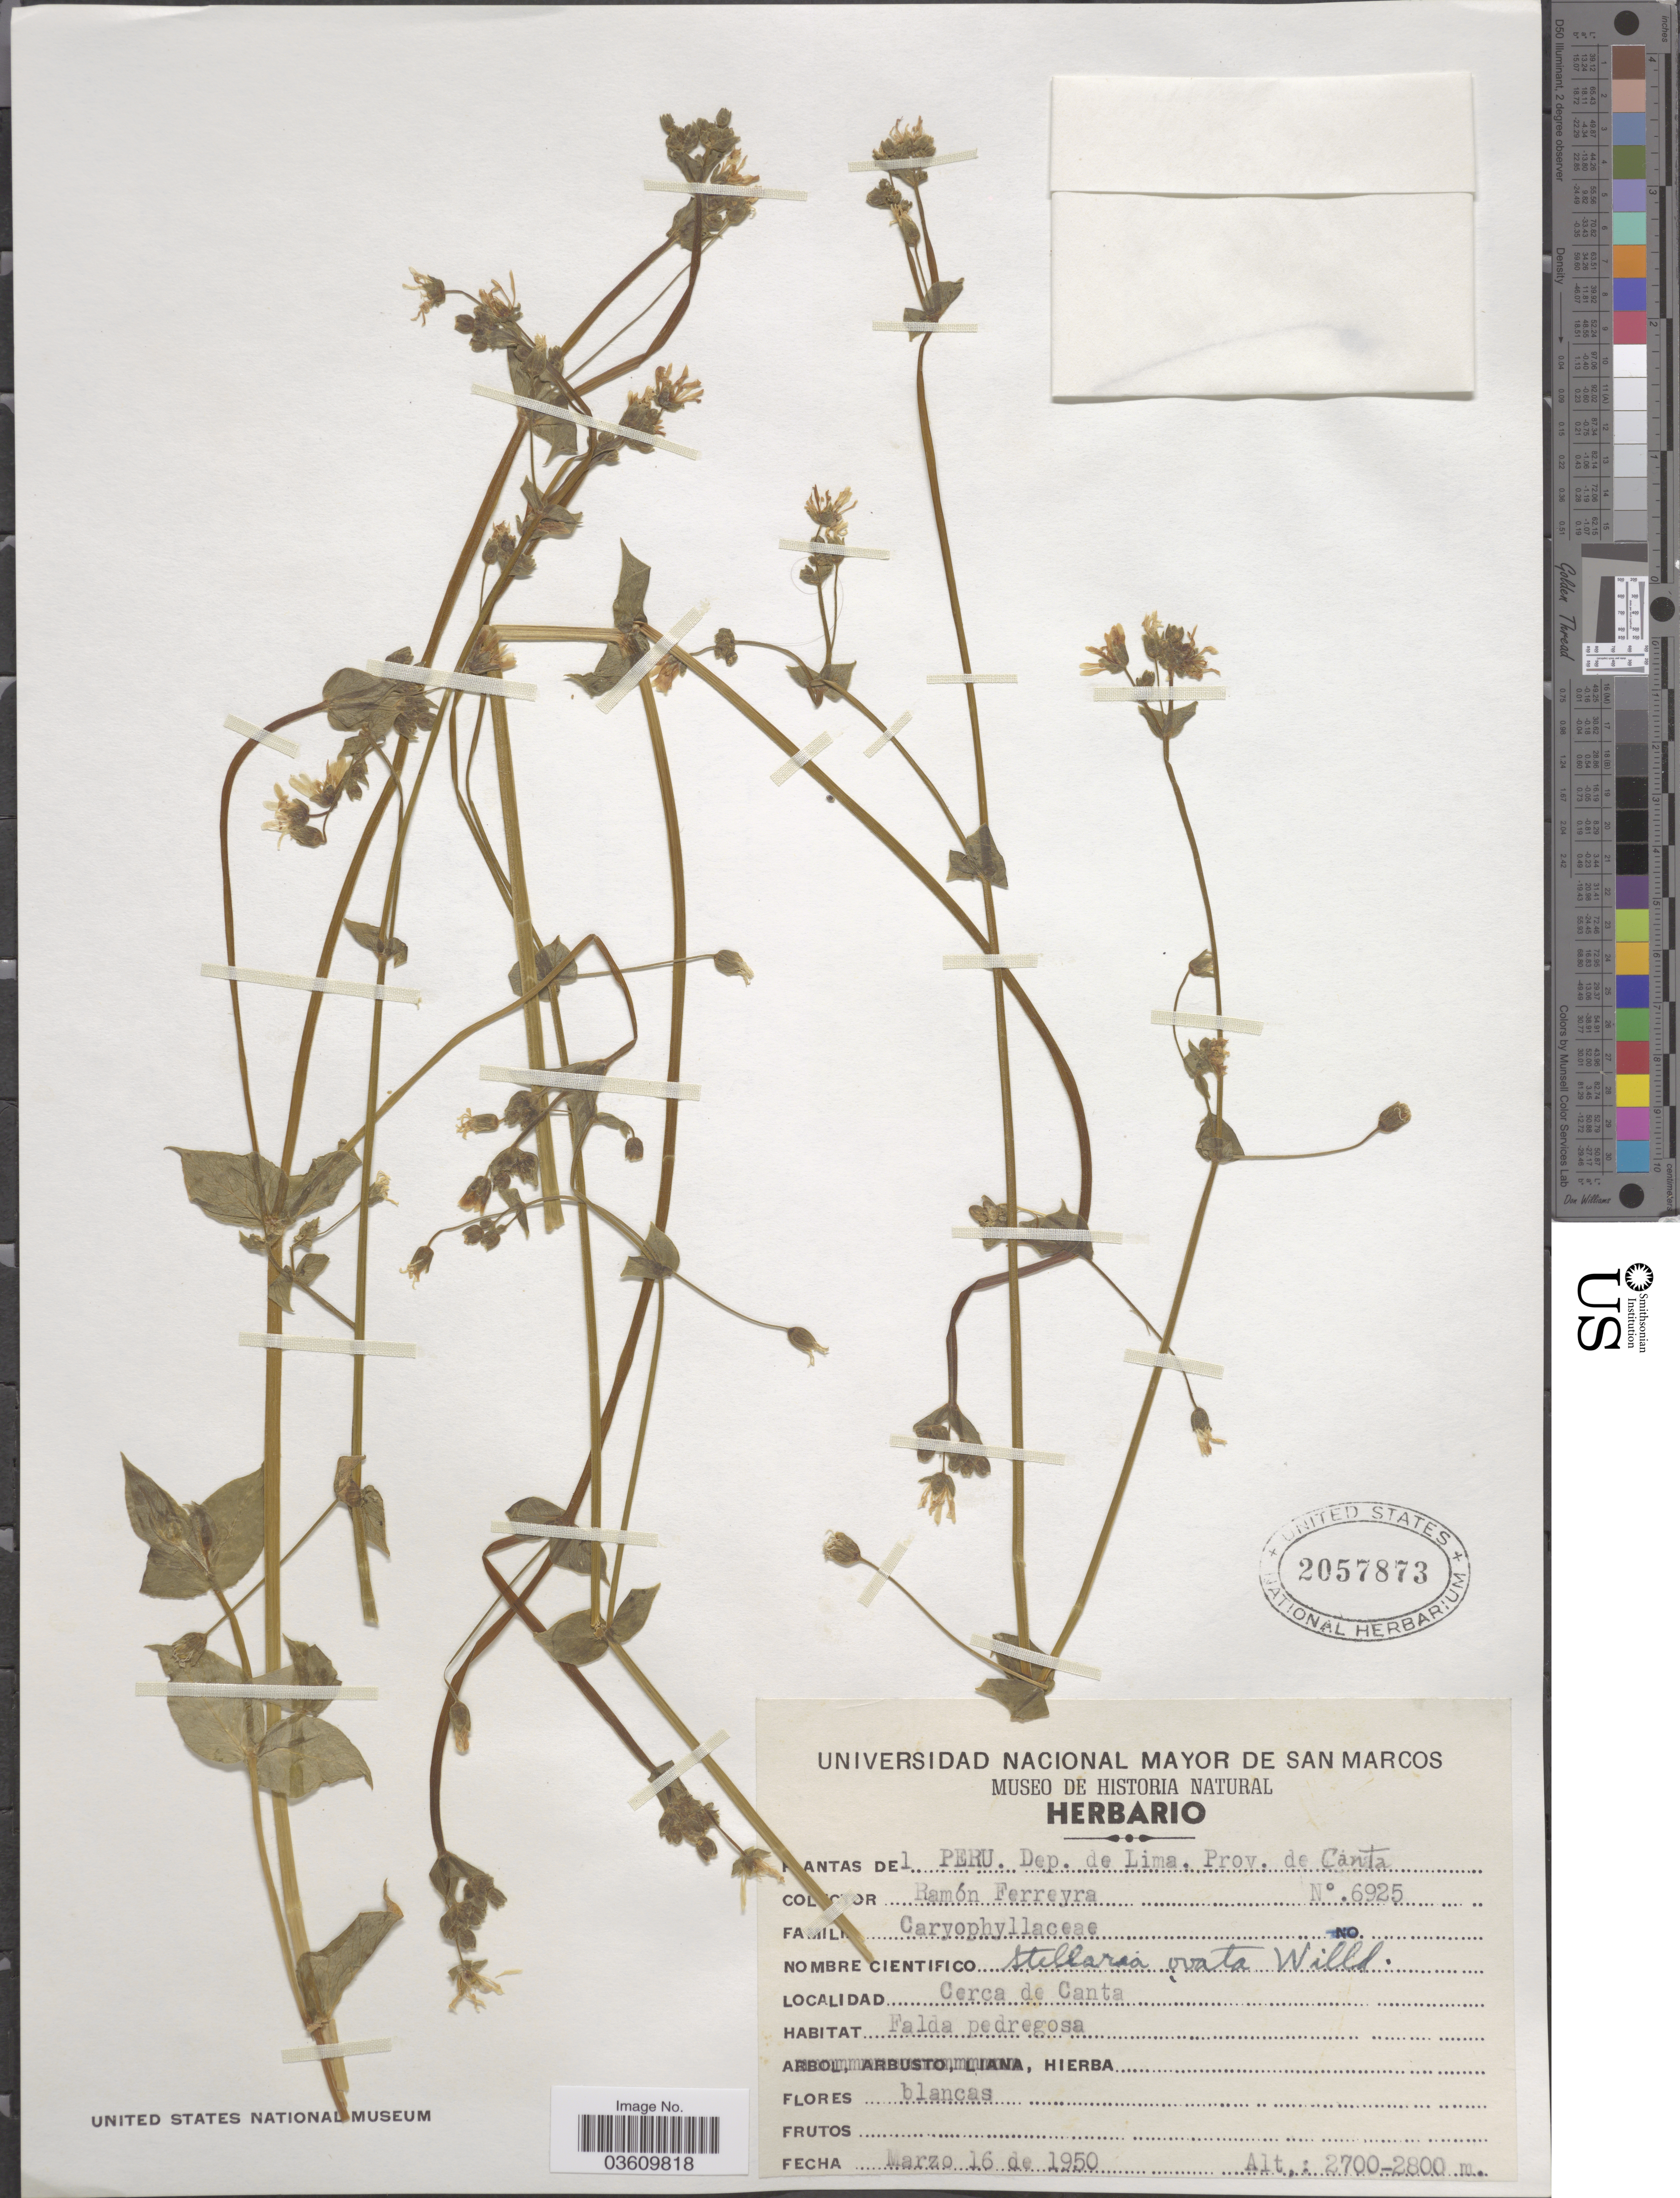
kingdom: Plantae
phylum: Tracheophyta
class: Magnoliopsida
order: Caryophyllales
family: Caryophyllaceae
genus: Stellaria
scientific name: Stellaria ovata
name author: Willd.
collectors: R. A. Ferreyra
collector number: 6925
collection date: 1950-03-16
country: Peru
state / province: Lima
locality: Dep. de Lima. Prov. de Canta. Cerca de Canta.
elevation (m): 2700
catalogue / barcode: US 2057873